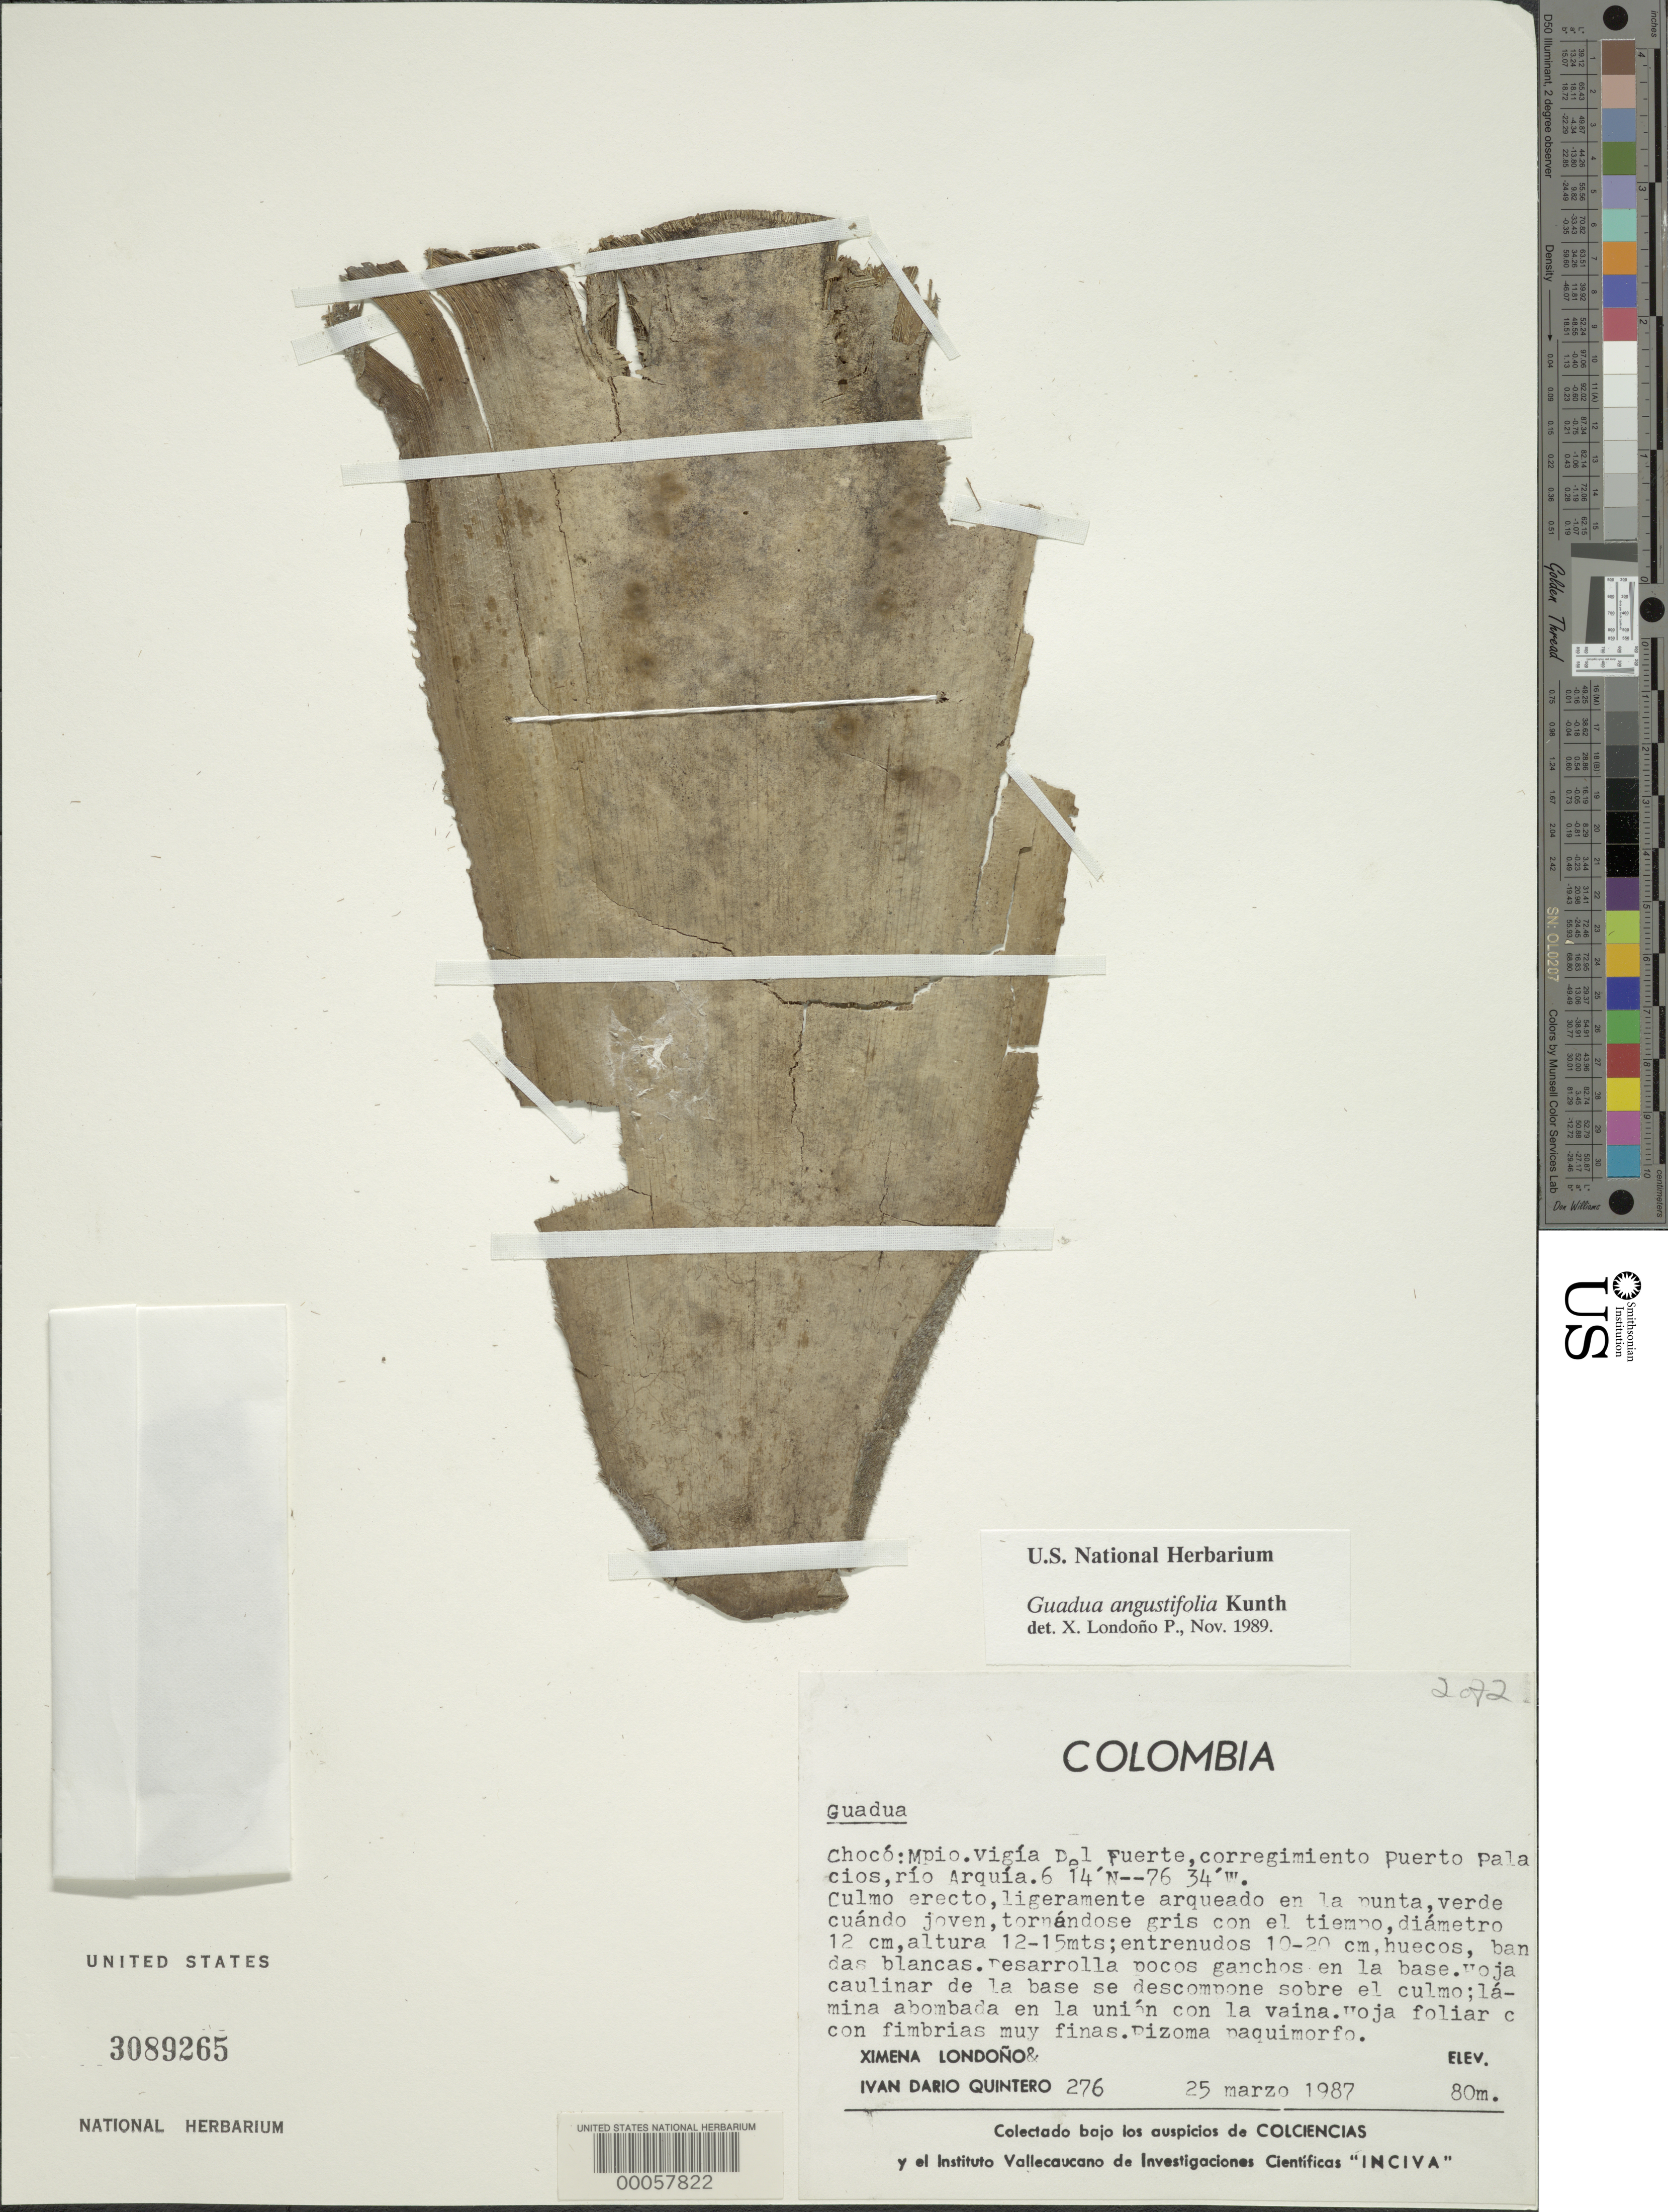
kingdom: Plantae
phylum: Tracheophyta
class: Liliopsida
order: Poales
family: Poaceae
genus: Guadua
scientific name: Guadua angustifolia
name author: Kunth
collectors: X. Londoño & I. Quintero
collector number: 276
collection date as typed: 25 Mar 1987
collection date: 1987-03-25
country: Colombia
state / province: Chocó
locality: Vigia del Fuerta Mun. (?), Puerto Palacios Correg., Rio Arquia. [Vigía del Fuerte is in Antioquia.]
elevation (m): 80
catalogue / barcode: US 3089265